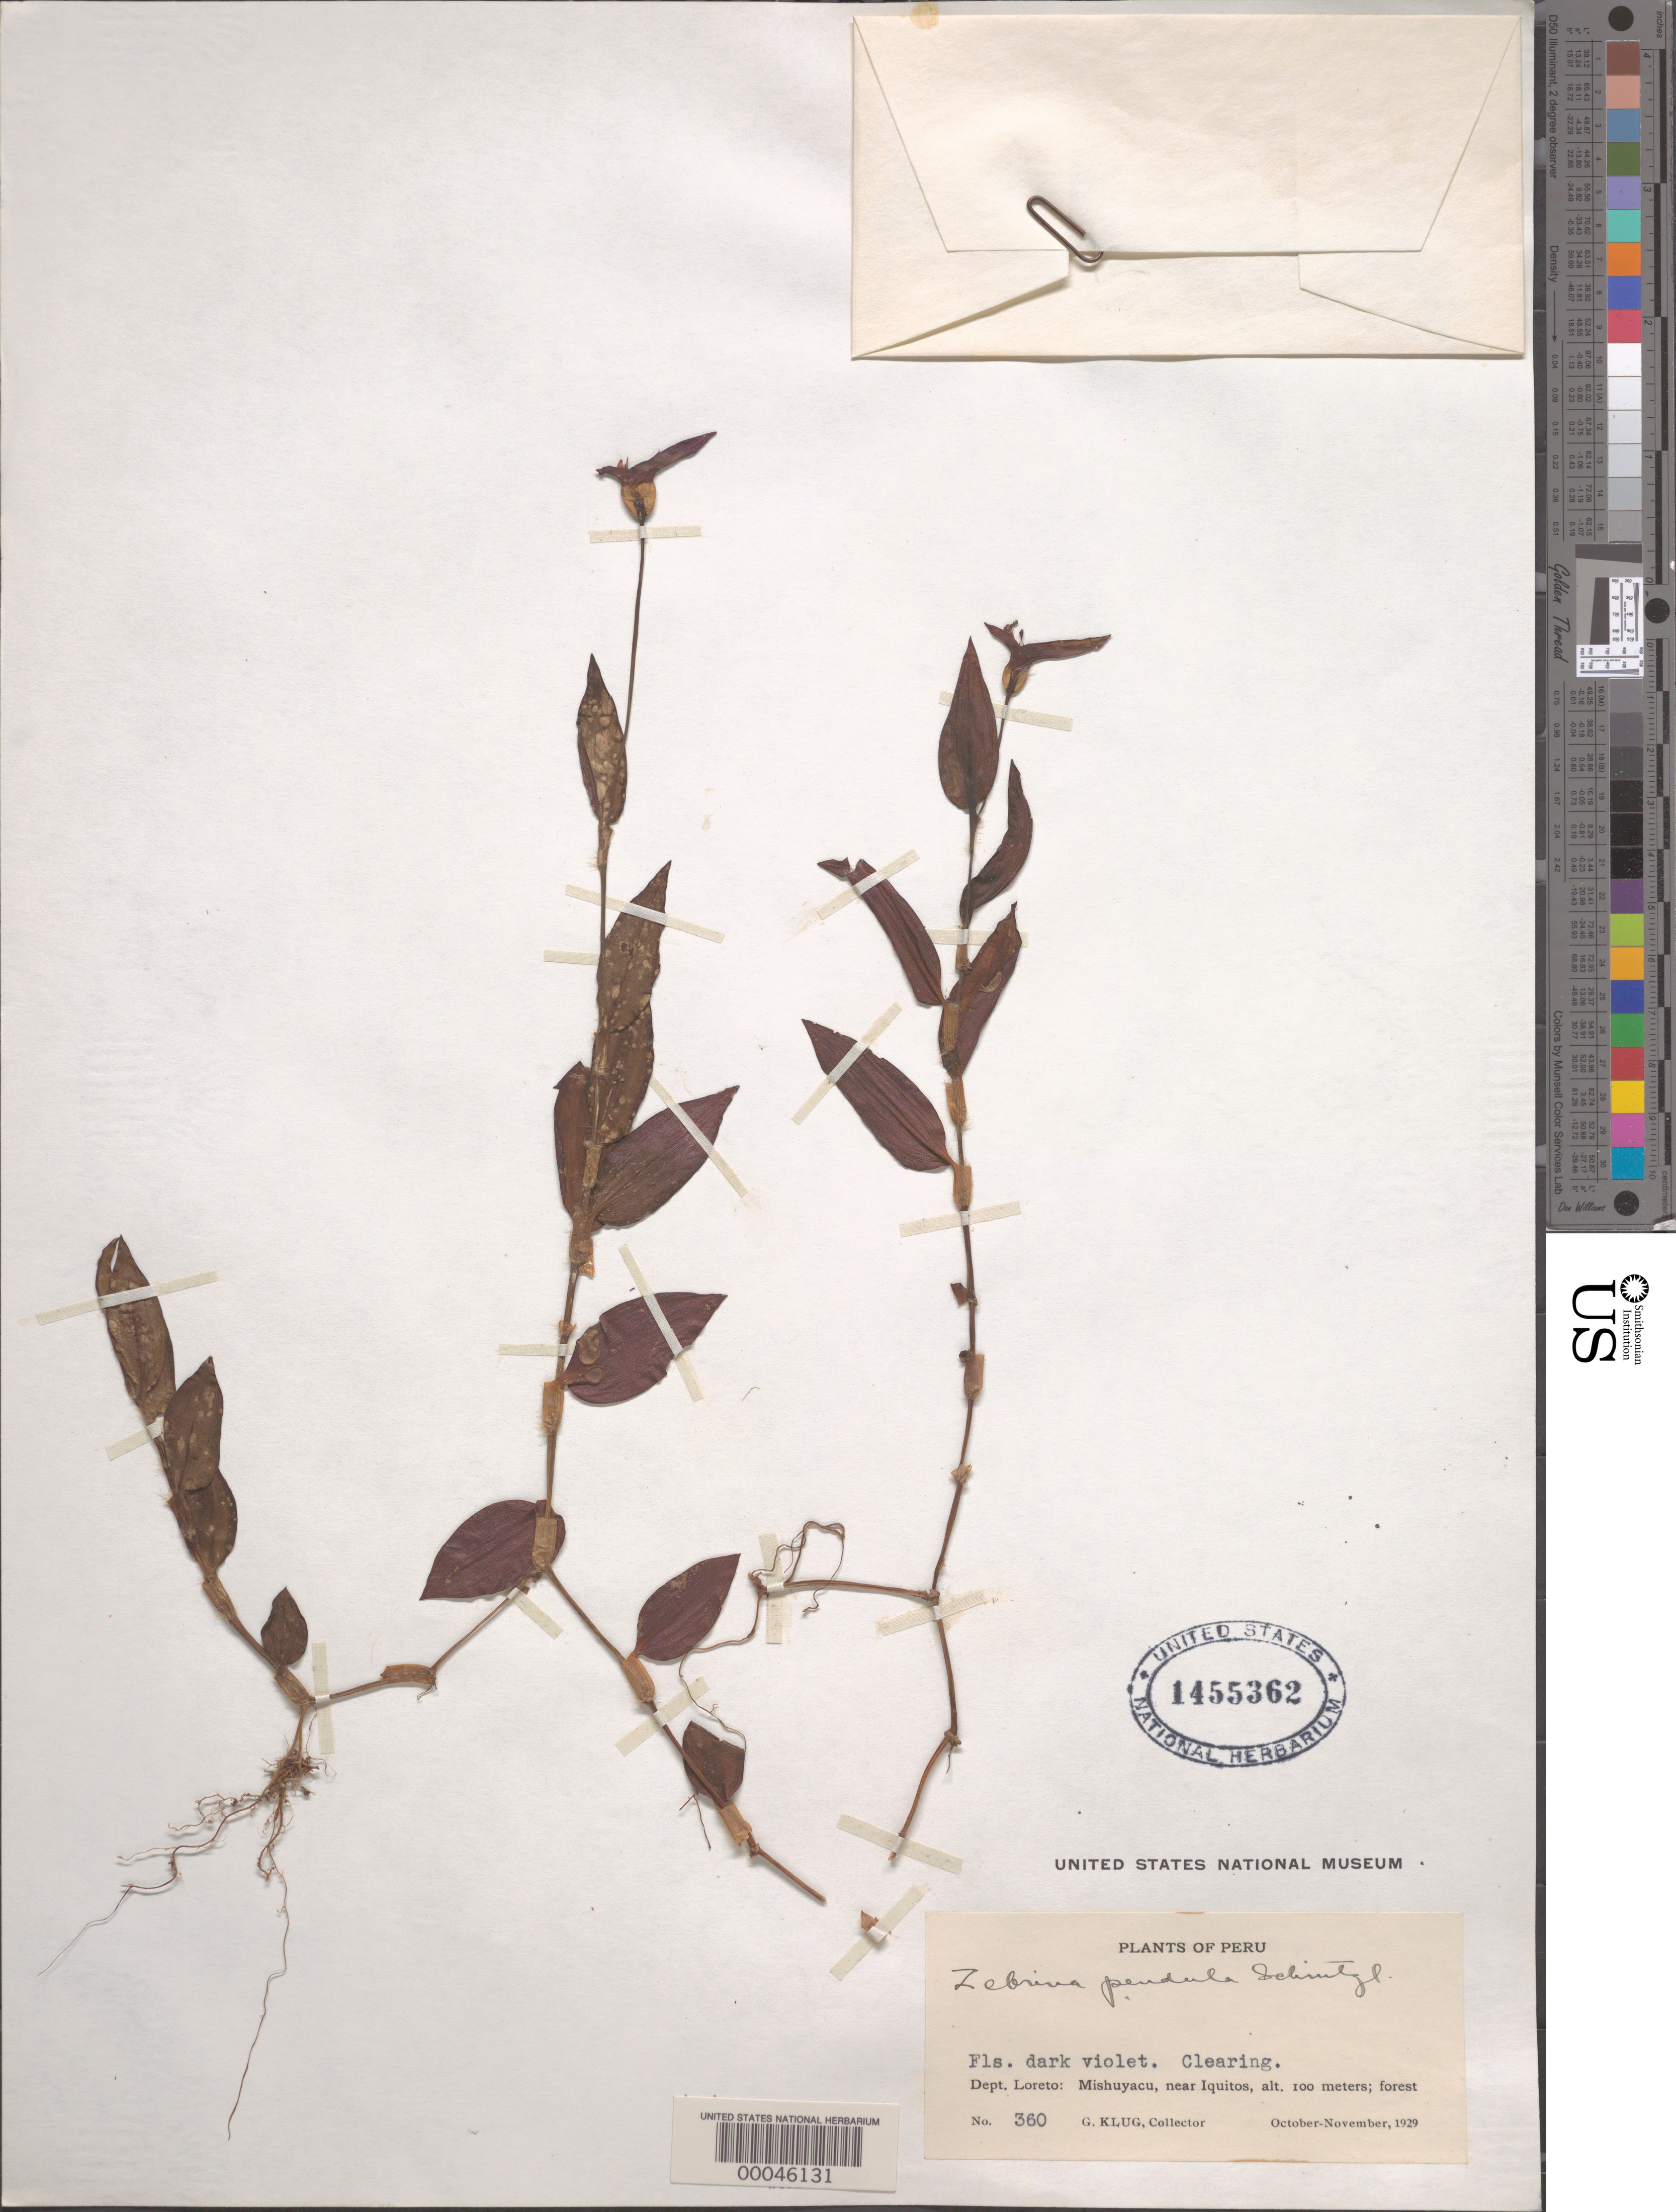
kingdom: Plantae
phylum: Tracheophyta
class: Liliopsida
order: Commelinales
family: Commelinaceae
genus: Tradescantia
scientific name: Tradescantia zebrina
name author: Bosse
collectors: G. Klug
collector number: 360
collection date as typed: Oct 1929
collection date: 1929-10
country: Peru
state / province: Loreto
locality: Mishuyacu, near Iquitos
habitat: Forest clearing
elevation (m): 100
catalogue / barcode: US 1455362